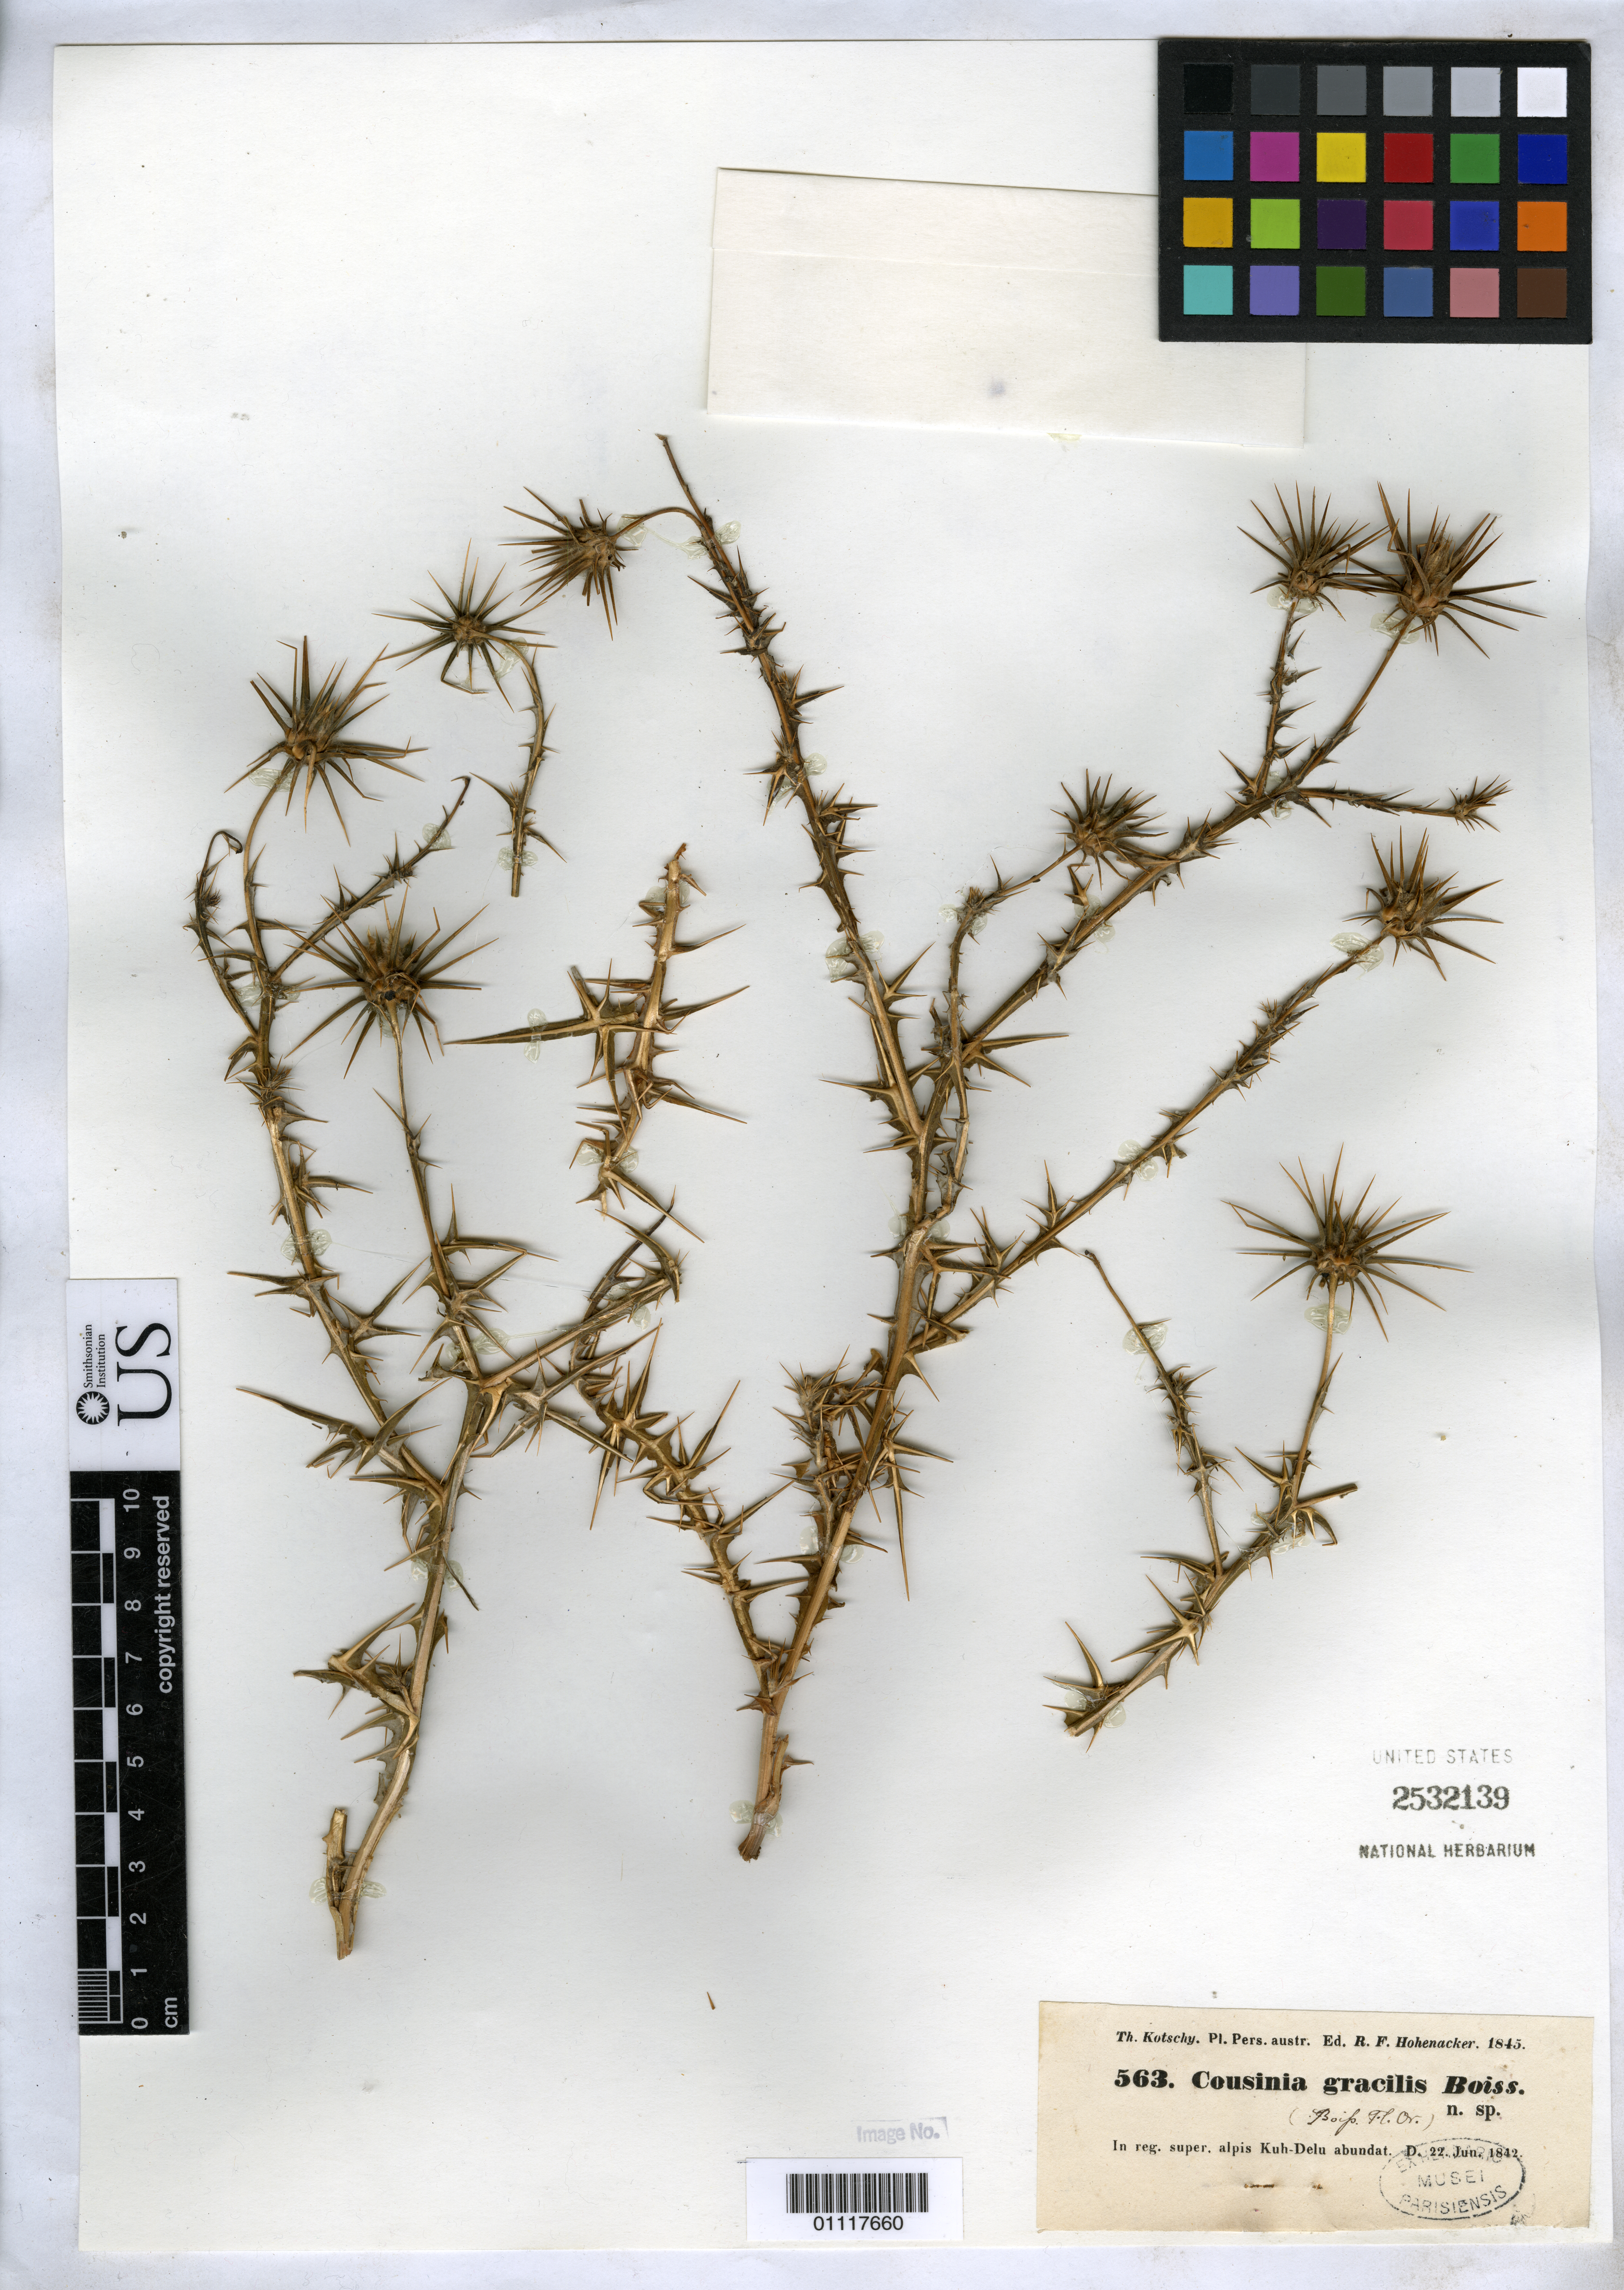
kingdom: Plantae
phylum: Tracheophyta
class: Magnoliopsida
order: Asterales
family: Asteraceae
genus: Cousinia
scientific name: Cousinia gracilis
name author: Boiss.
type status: Type Collection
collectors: K. G. Kotschy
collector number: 563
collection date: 1842-06-22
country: Iran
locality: In reg. super. alpis Kuh-Delu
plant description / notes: Protologue (mis?) cites collection number as 565.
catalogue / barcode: US 2532139